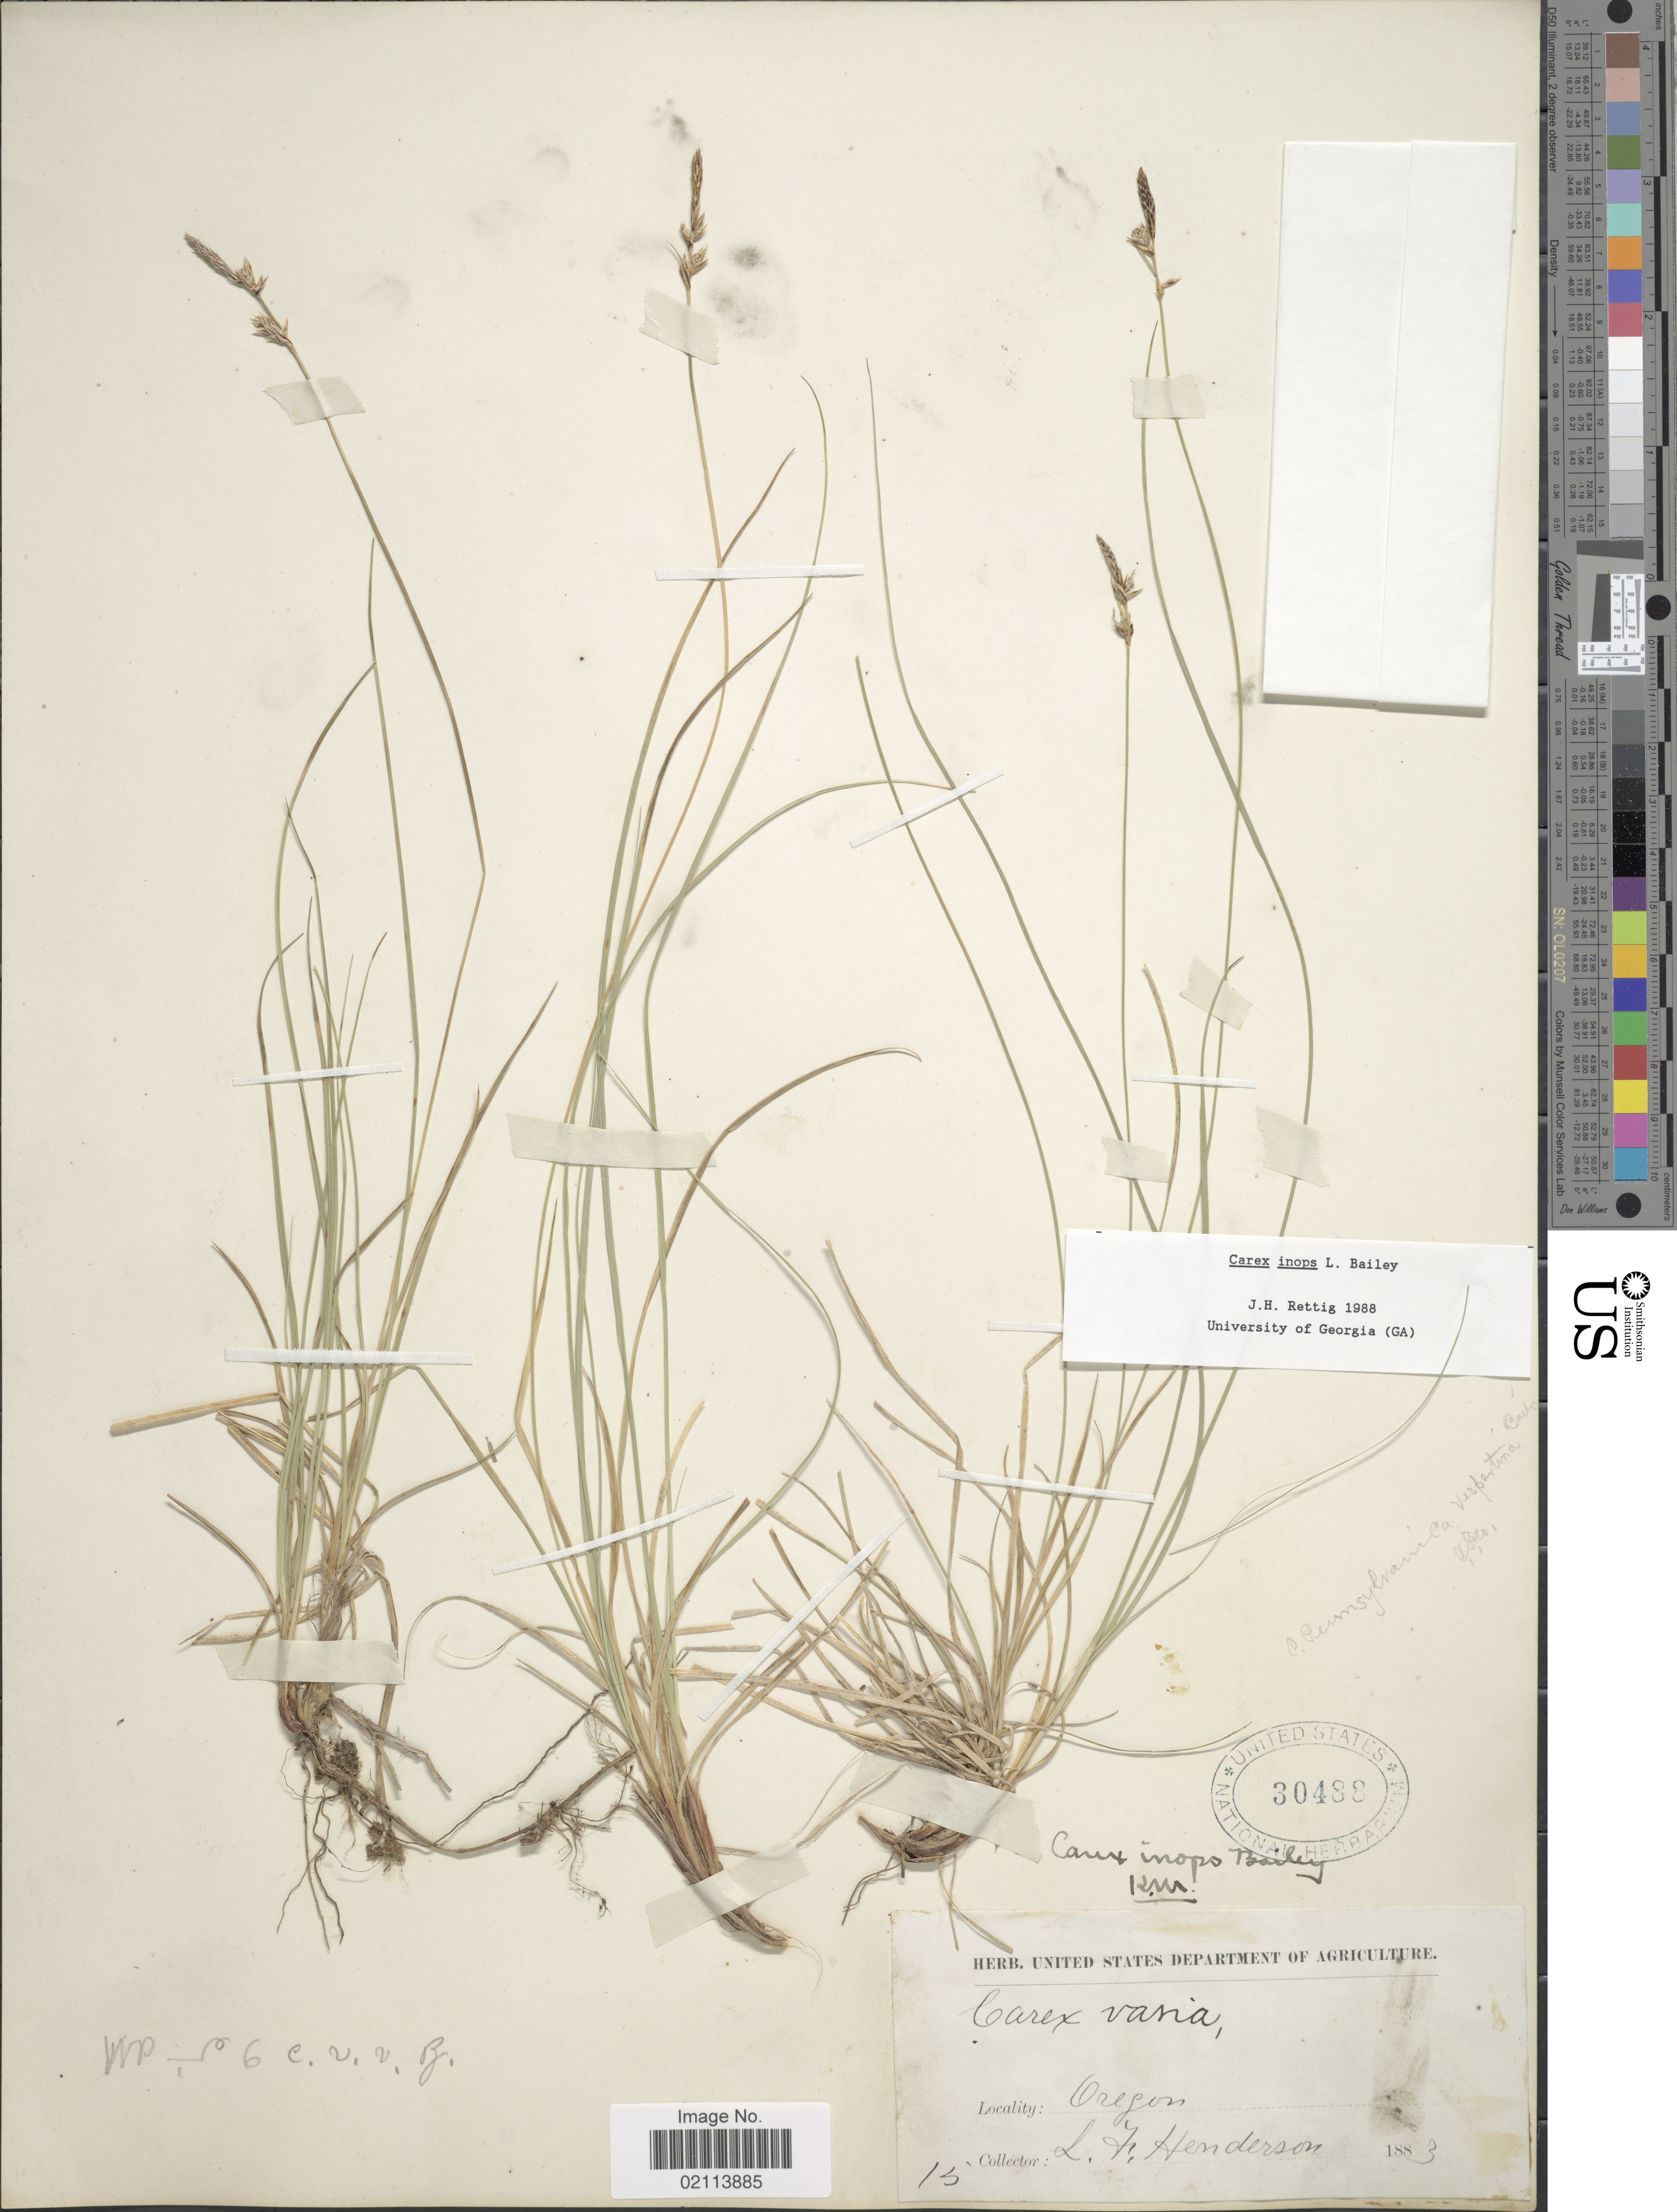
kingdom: Plantae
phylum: Tracheophyta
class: Liliopsida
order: Poales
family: Cyperaceae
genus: Carex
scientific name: Carex inops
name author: L.H. Bailey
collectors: L. Henderson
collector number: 15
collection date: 1883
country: United States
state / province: Oregon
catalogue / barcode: US 30488